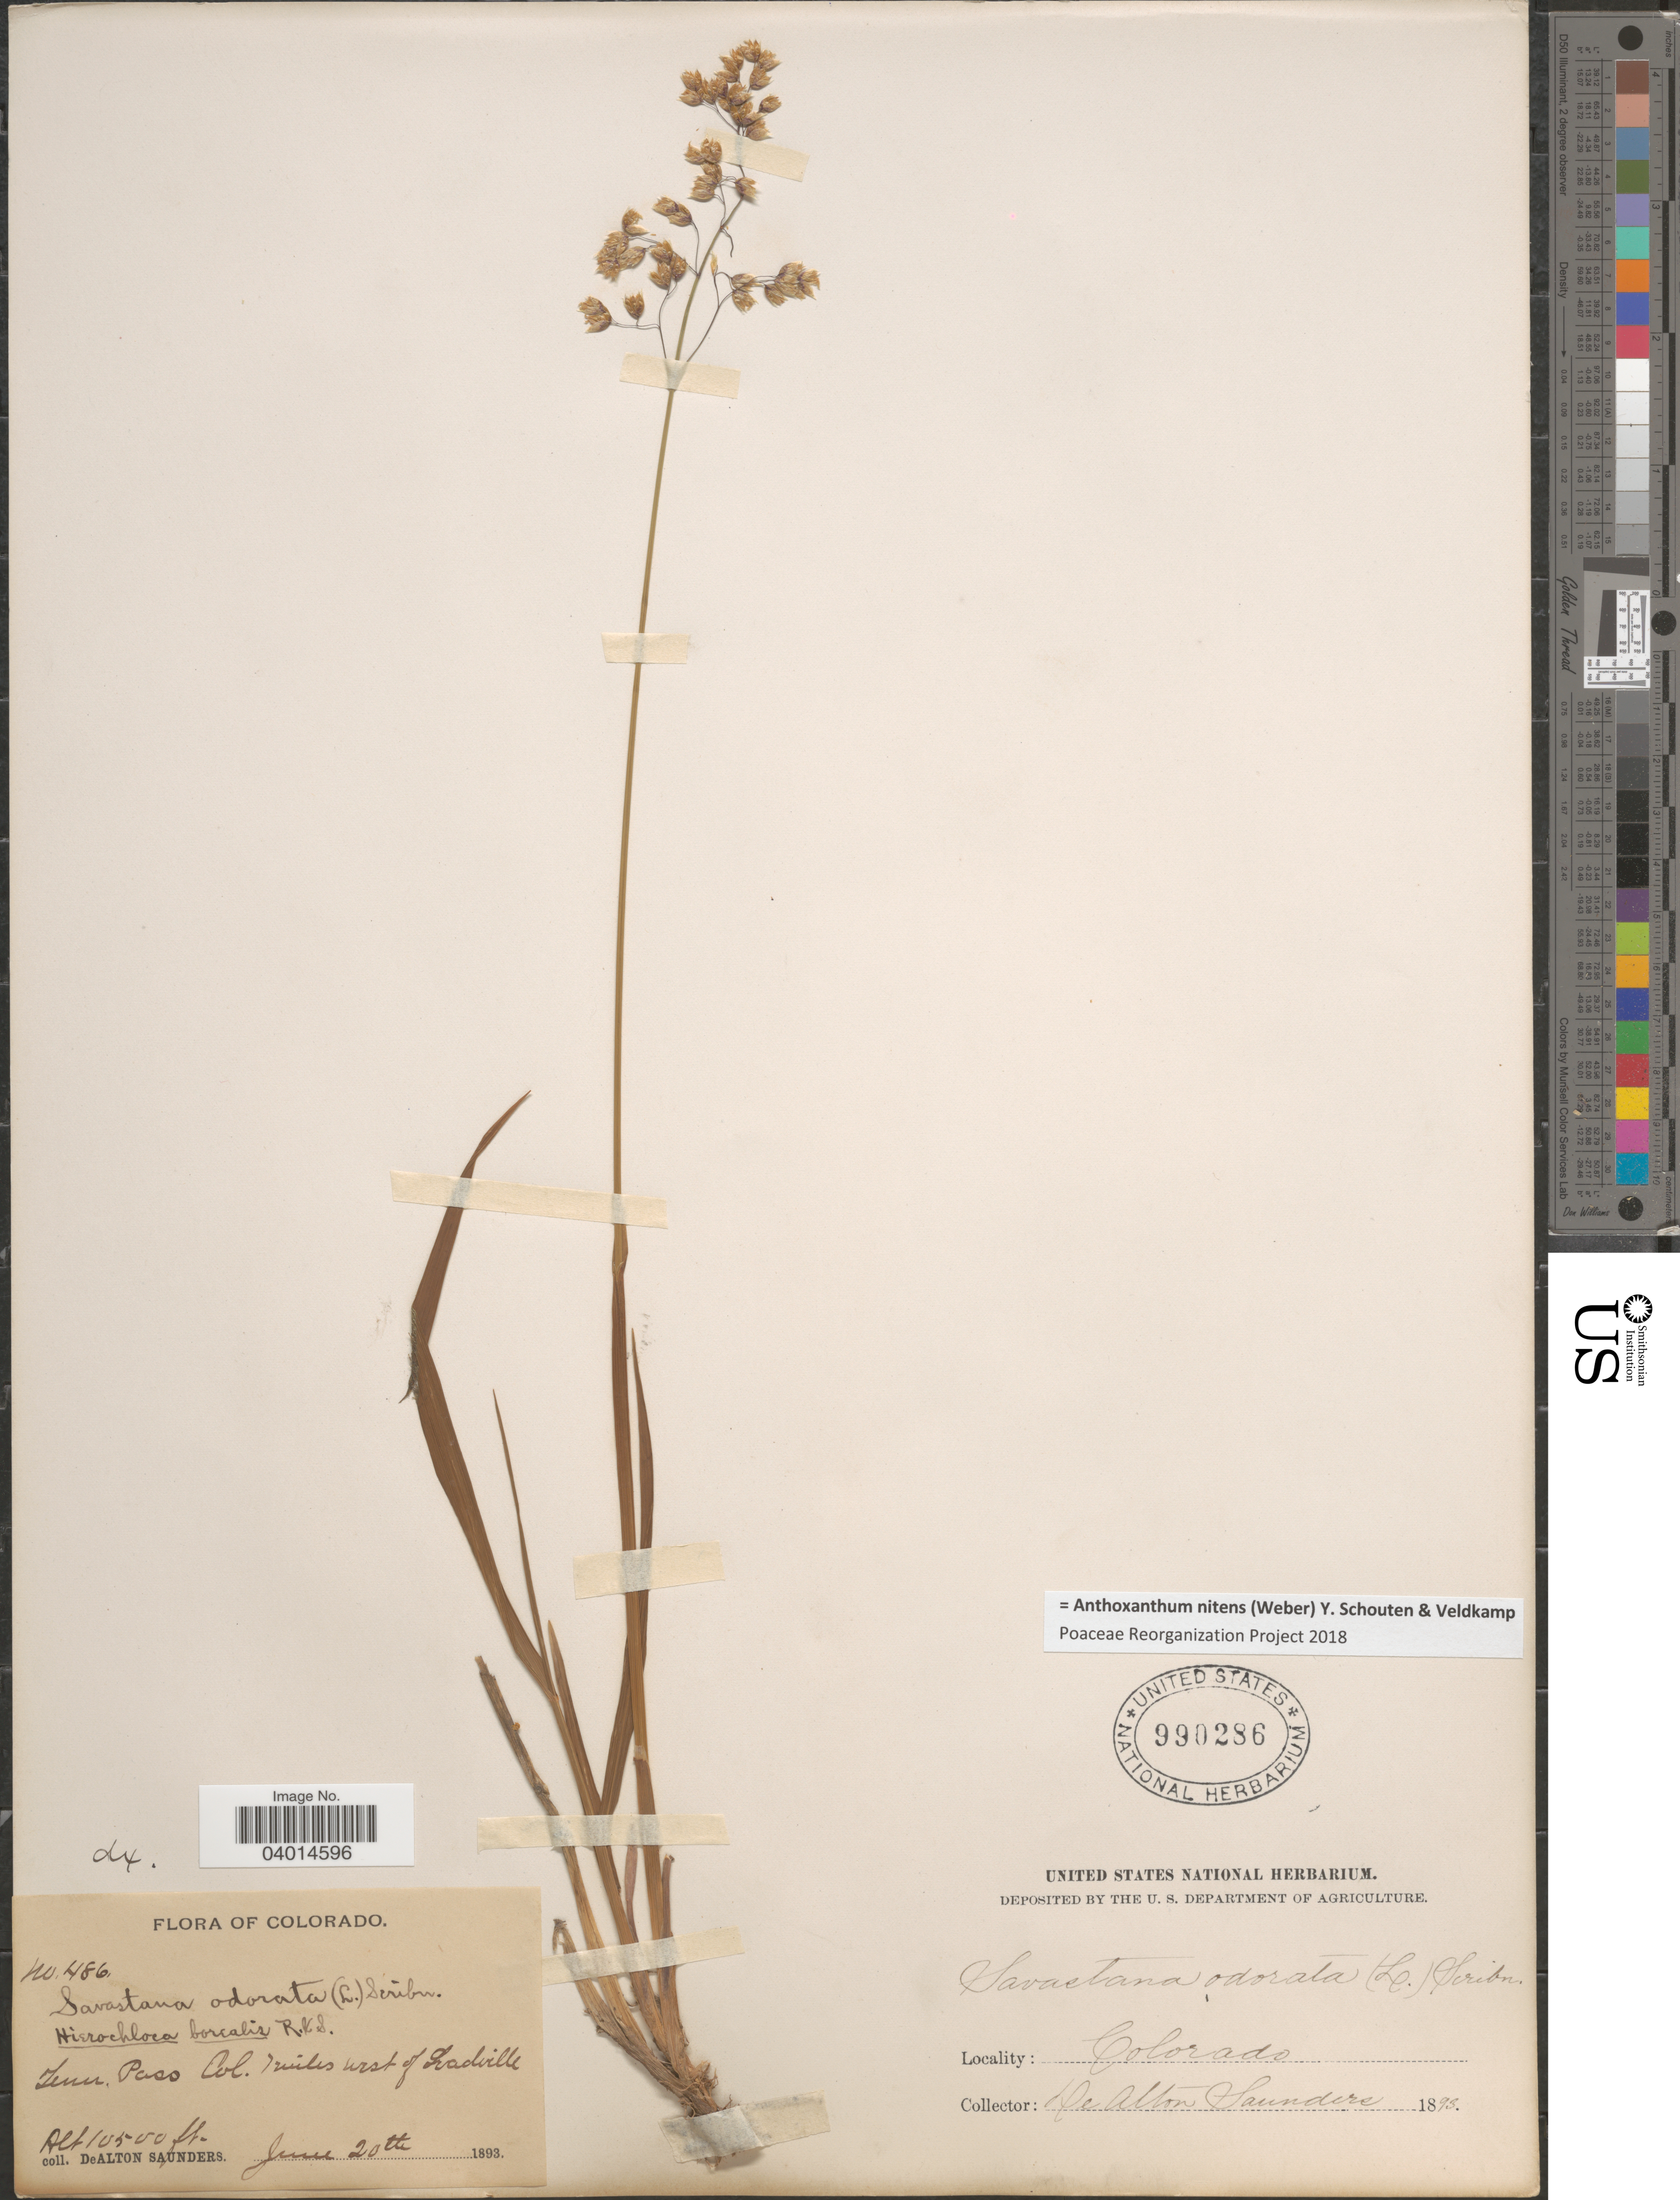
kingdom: Plantae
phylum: Tracheophyta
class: Liliopsida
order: Poales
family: Poaceae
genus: Anthoxanthum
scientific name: Anthoxanthum nitens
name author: (G.H. Weber) R.T.A. Schouten & Veldkamp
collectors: D. A. Saunders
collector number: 486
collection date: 1893-06-20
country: United States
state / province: Colorado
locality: Tenn. Pass Col. 7 miles west of Leadville.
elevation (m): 3200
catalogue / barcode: US 990286